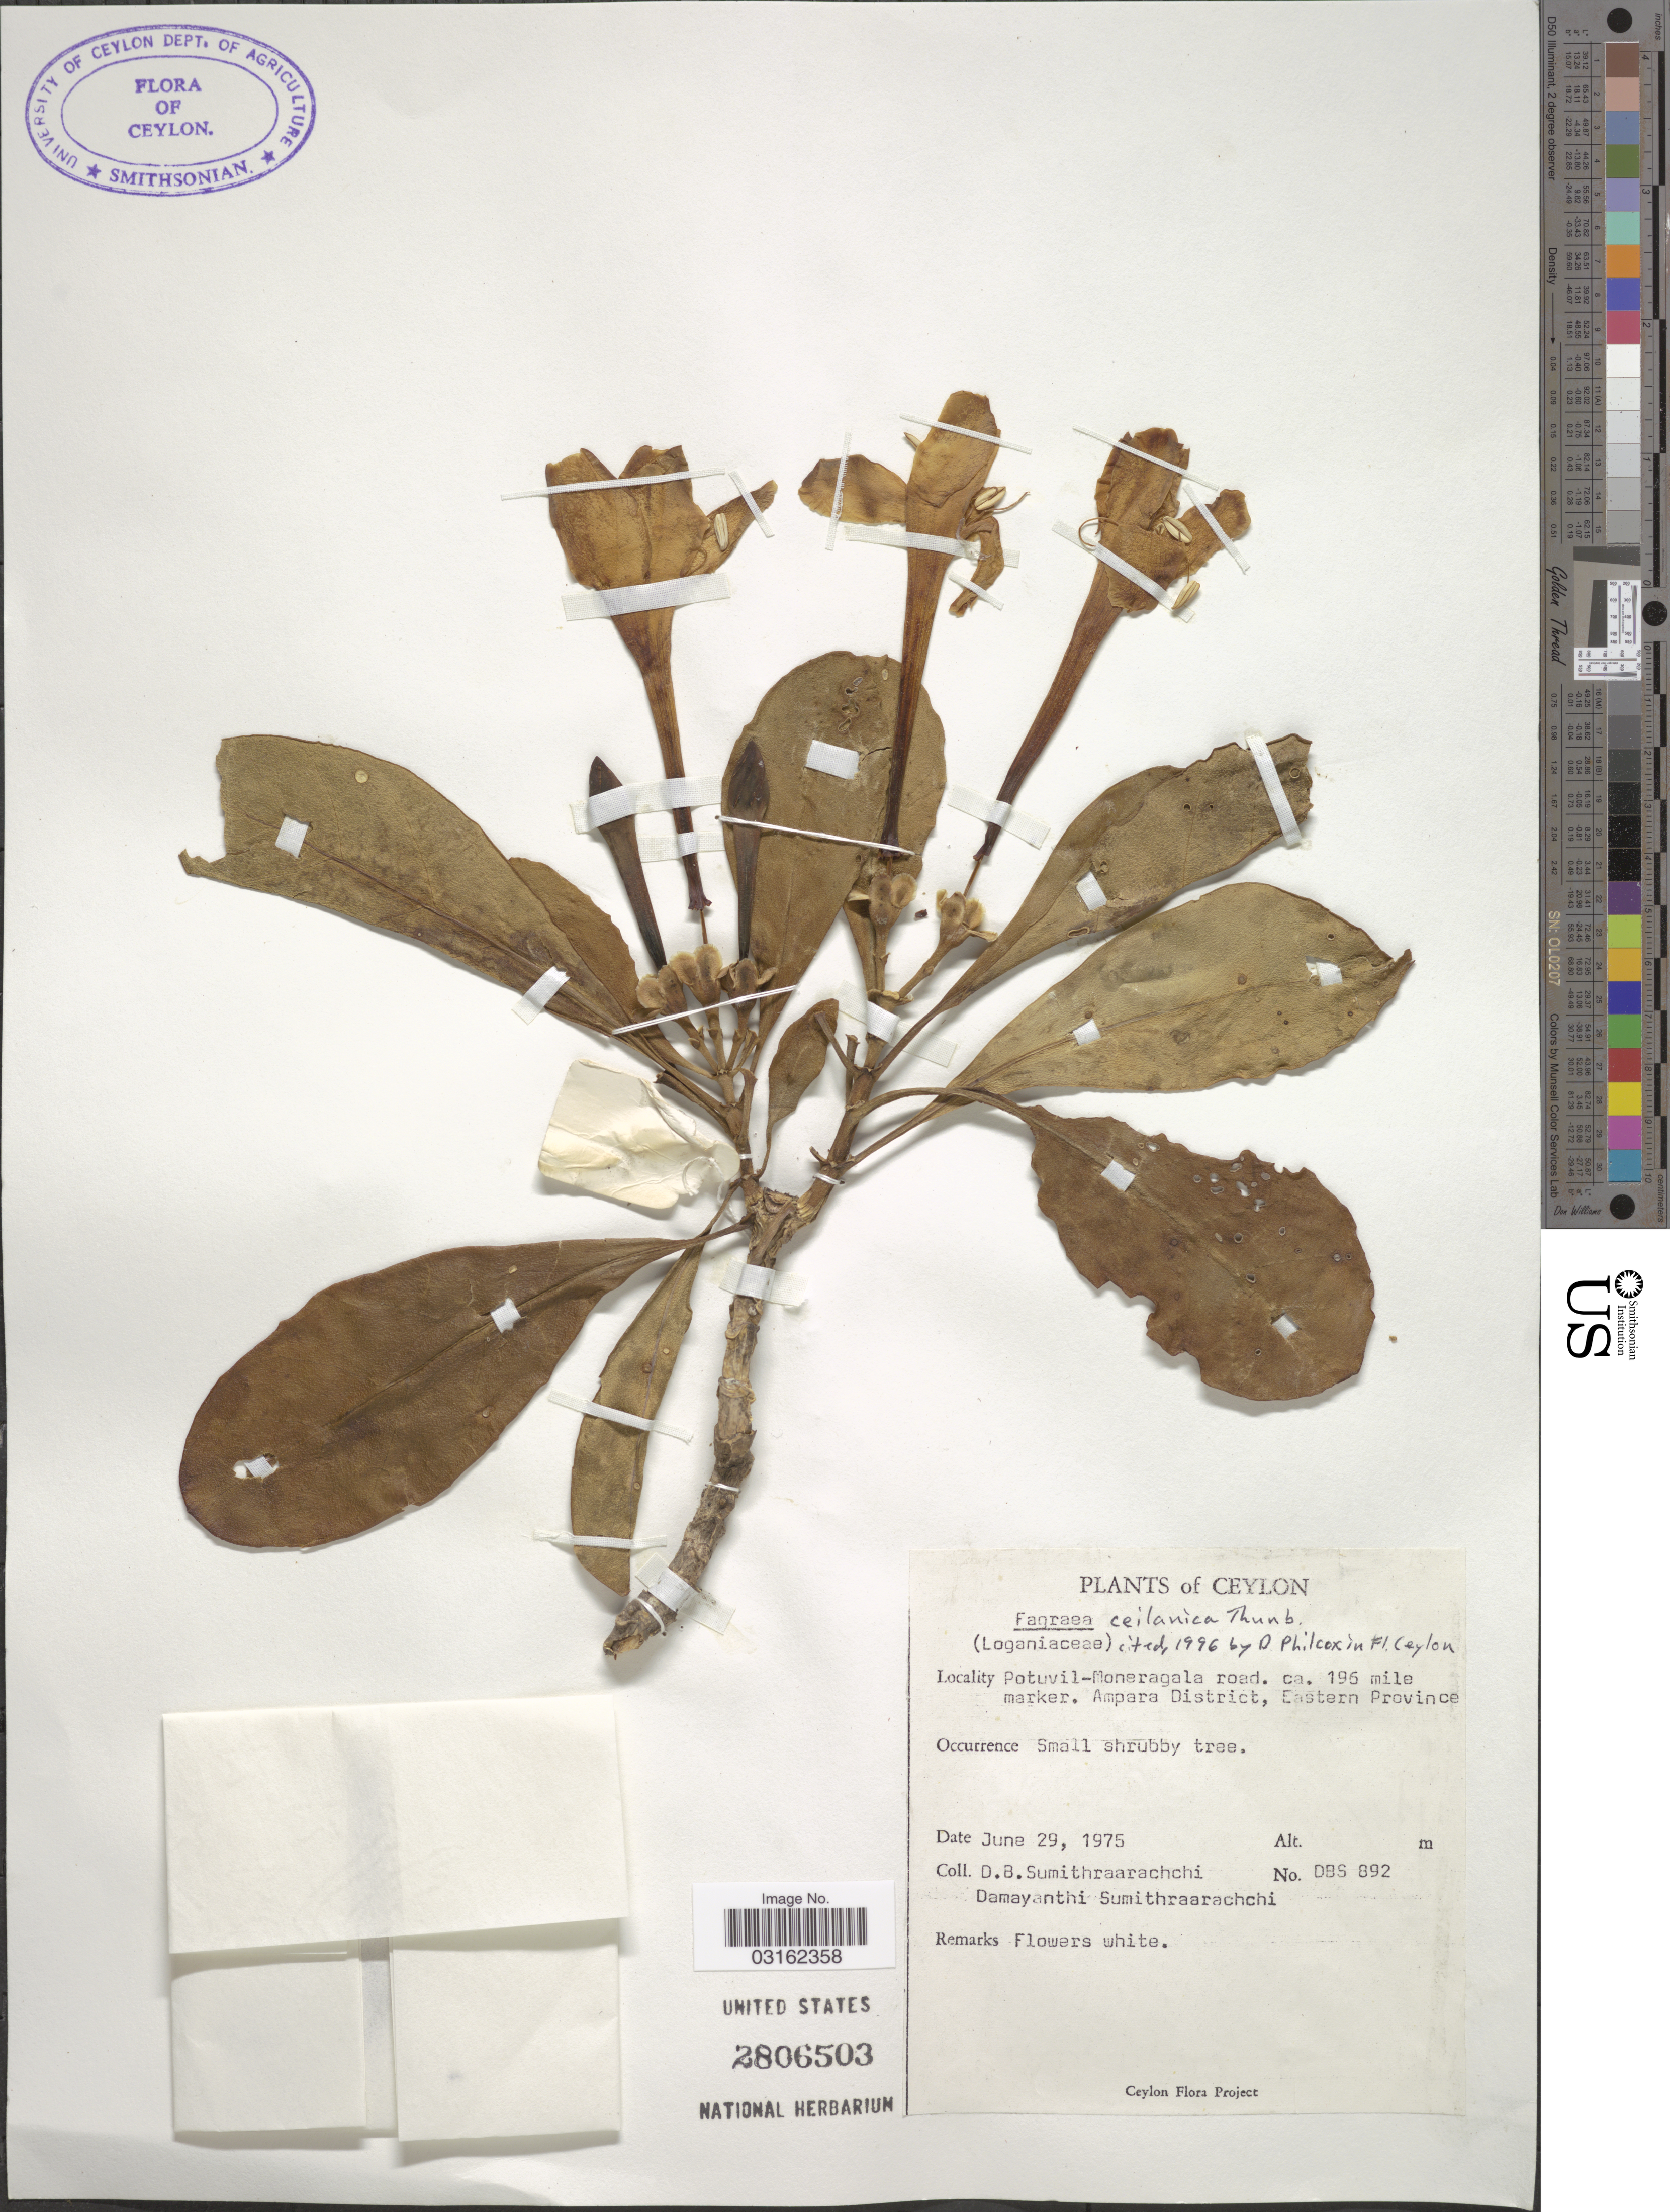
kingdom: Plantae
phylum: Tracheophyta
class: Magnoliopsida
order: Gentianales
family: Gentianaceae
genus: Fagraea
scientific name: Fagraea ceilanica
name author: Thunb.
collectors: D. B. Sumithraarachchi & D. Sumithraarachchi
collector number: DBS892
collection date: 1975-06-29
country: Sri Lanka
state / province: Eastern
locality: Ceylon, Potuvil-Moneragala road. Ca. 196 mile marker. Ampara District.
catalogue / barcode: US 2806503